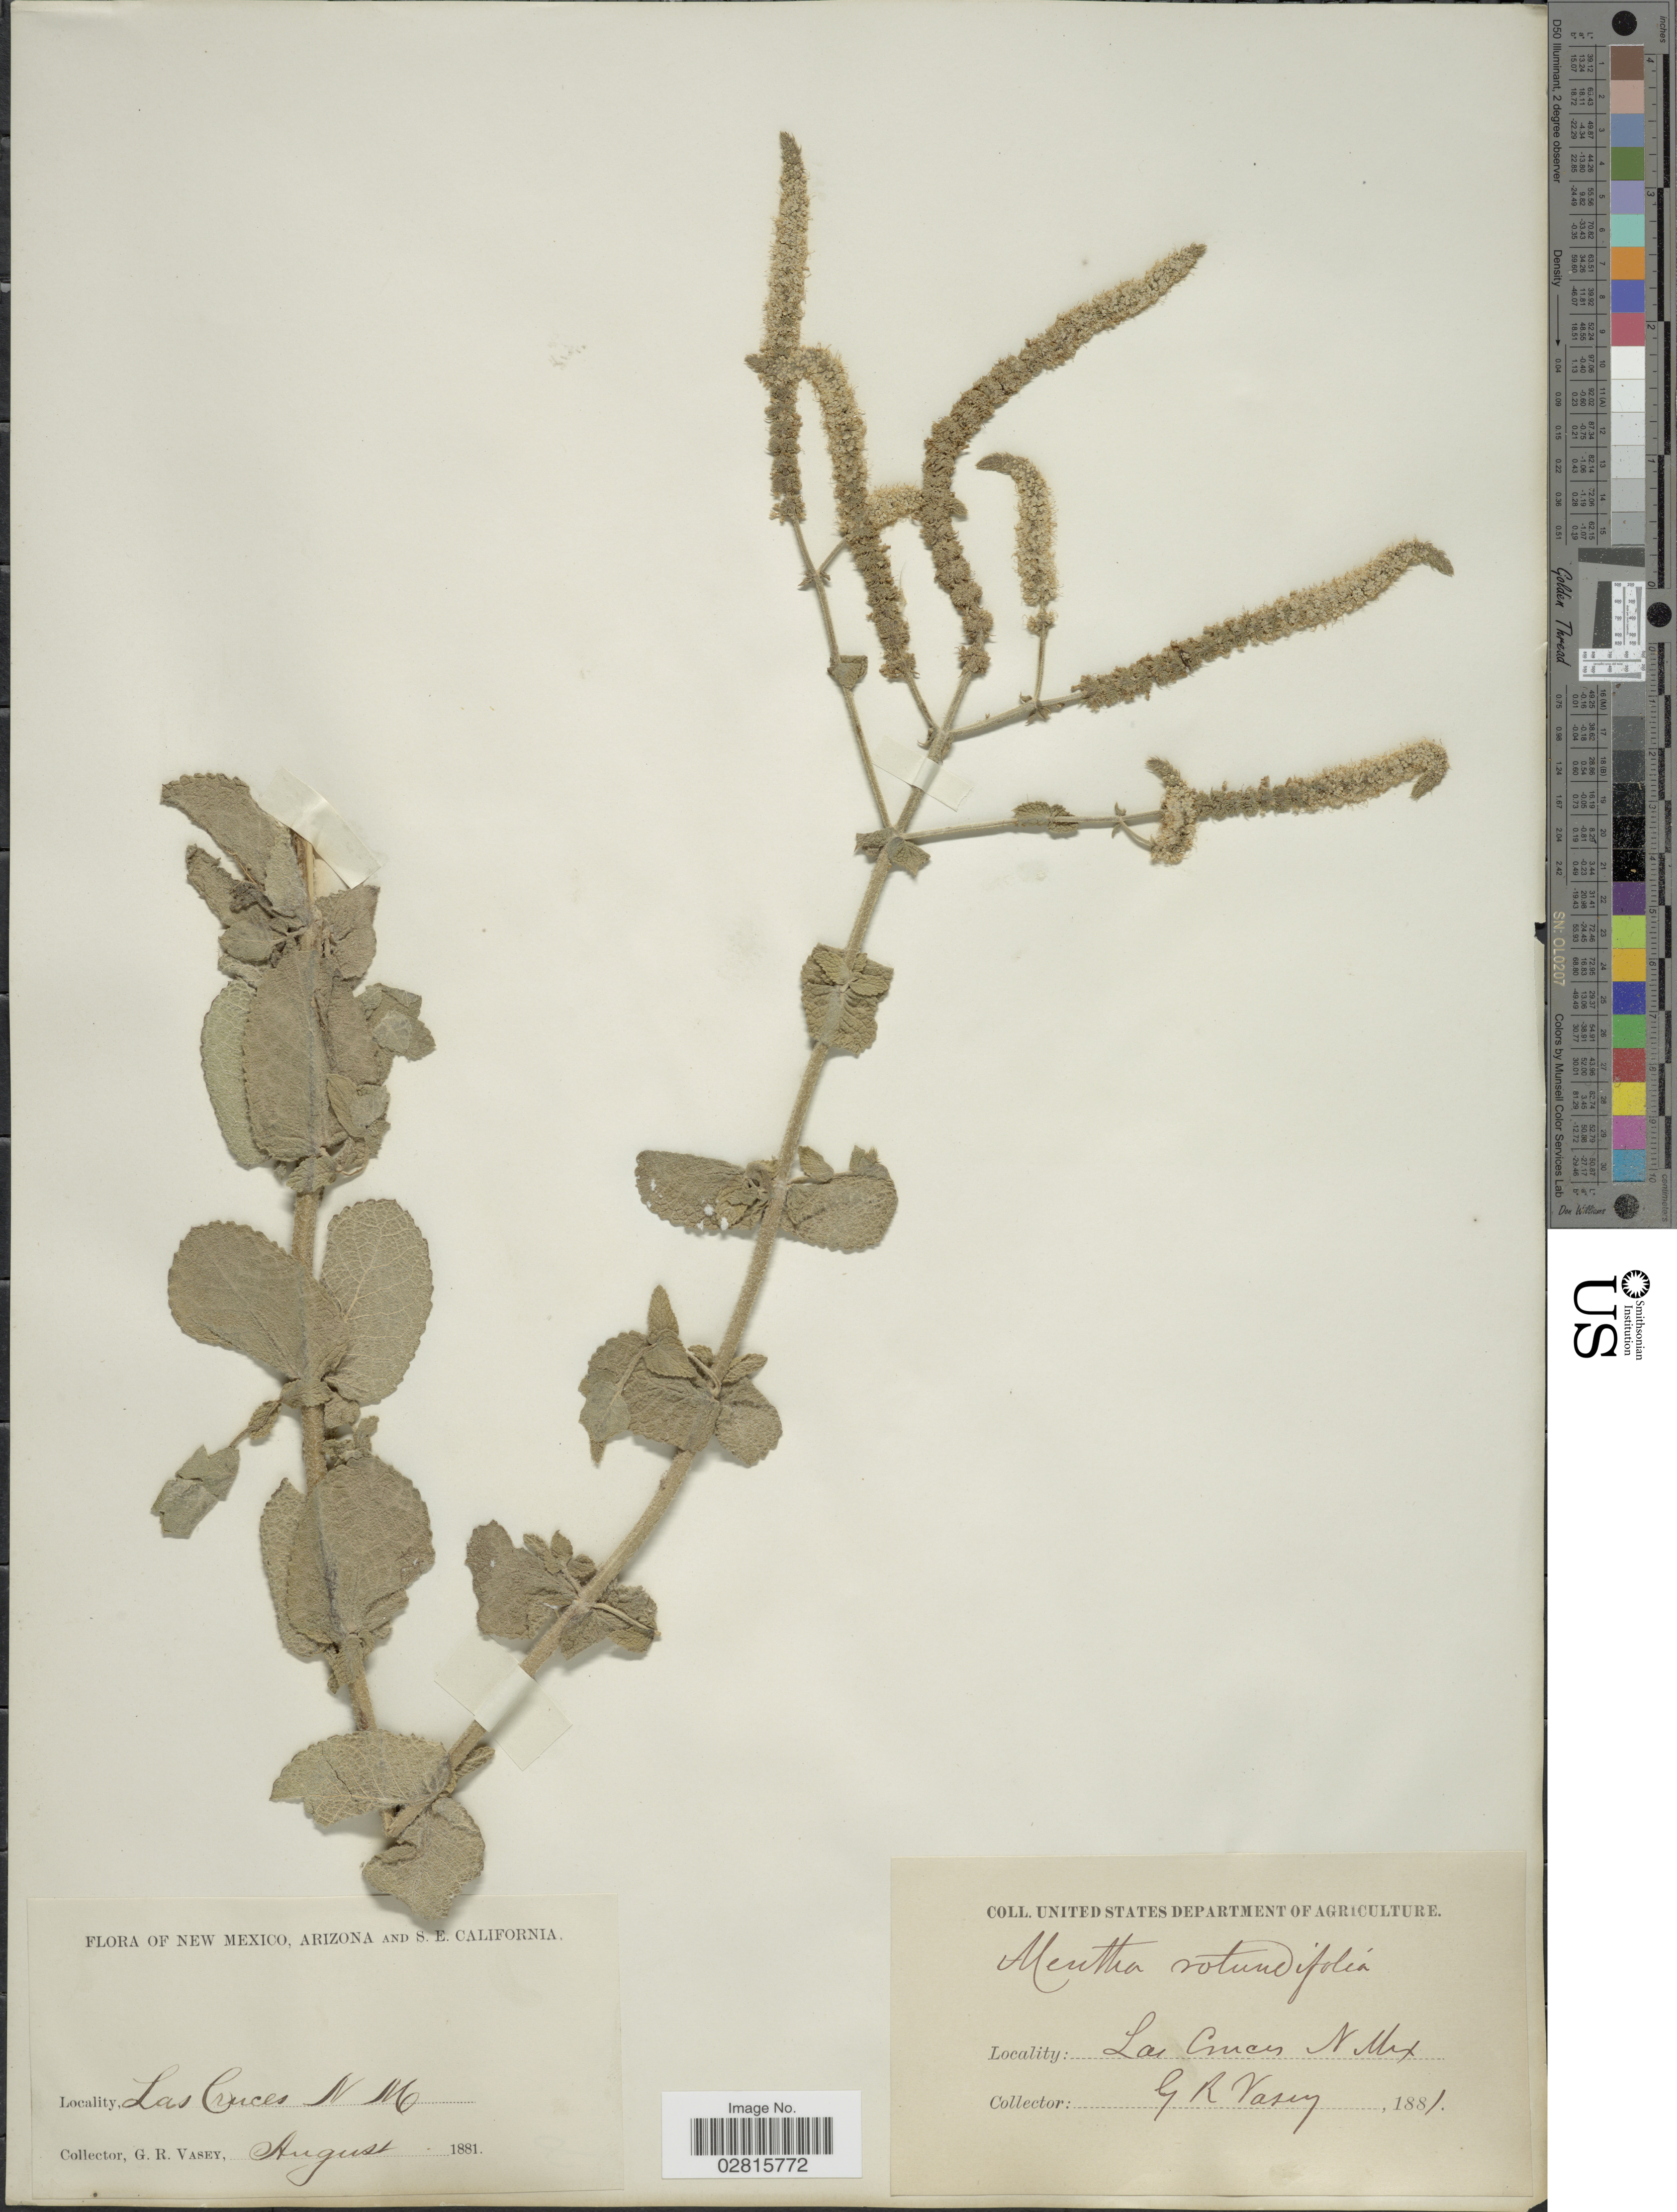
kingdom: Plantae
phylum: Tracheophyta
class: Magnoliopsida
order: Lamiales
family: Lamiaceae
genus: Mentha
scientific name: Mentha rotundifolia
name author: (L.) Huds.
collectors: G. R. Vasey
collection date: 1881-08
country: United States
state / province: New Mexico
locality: Las Cruces, N.M.